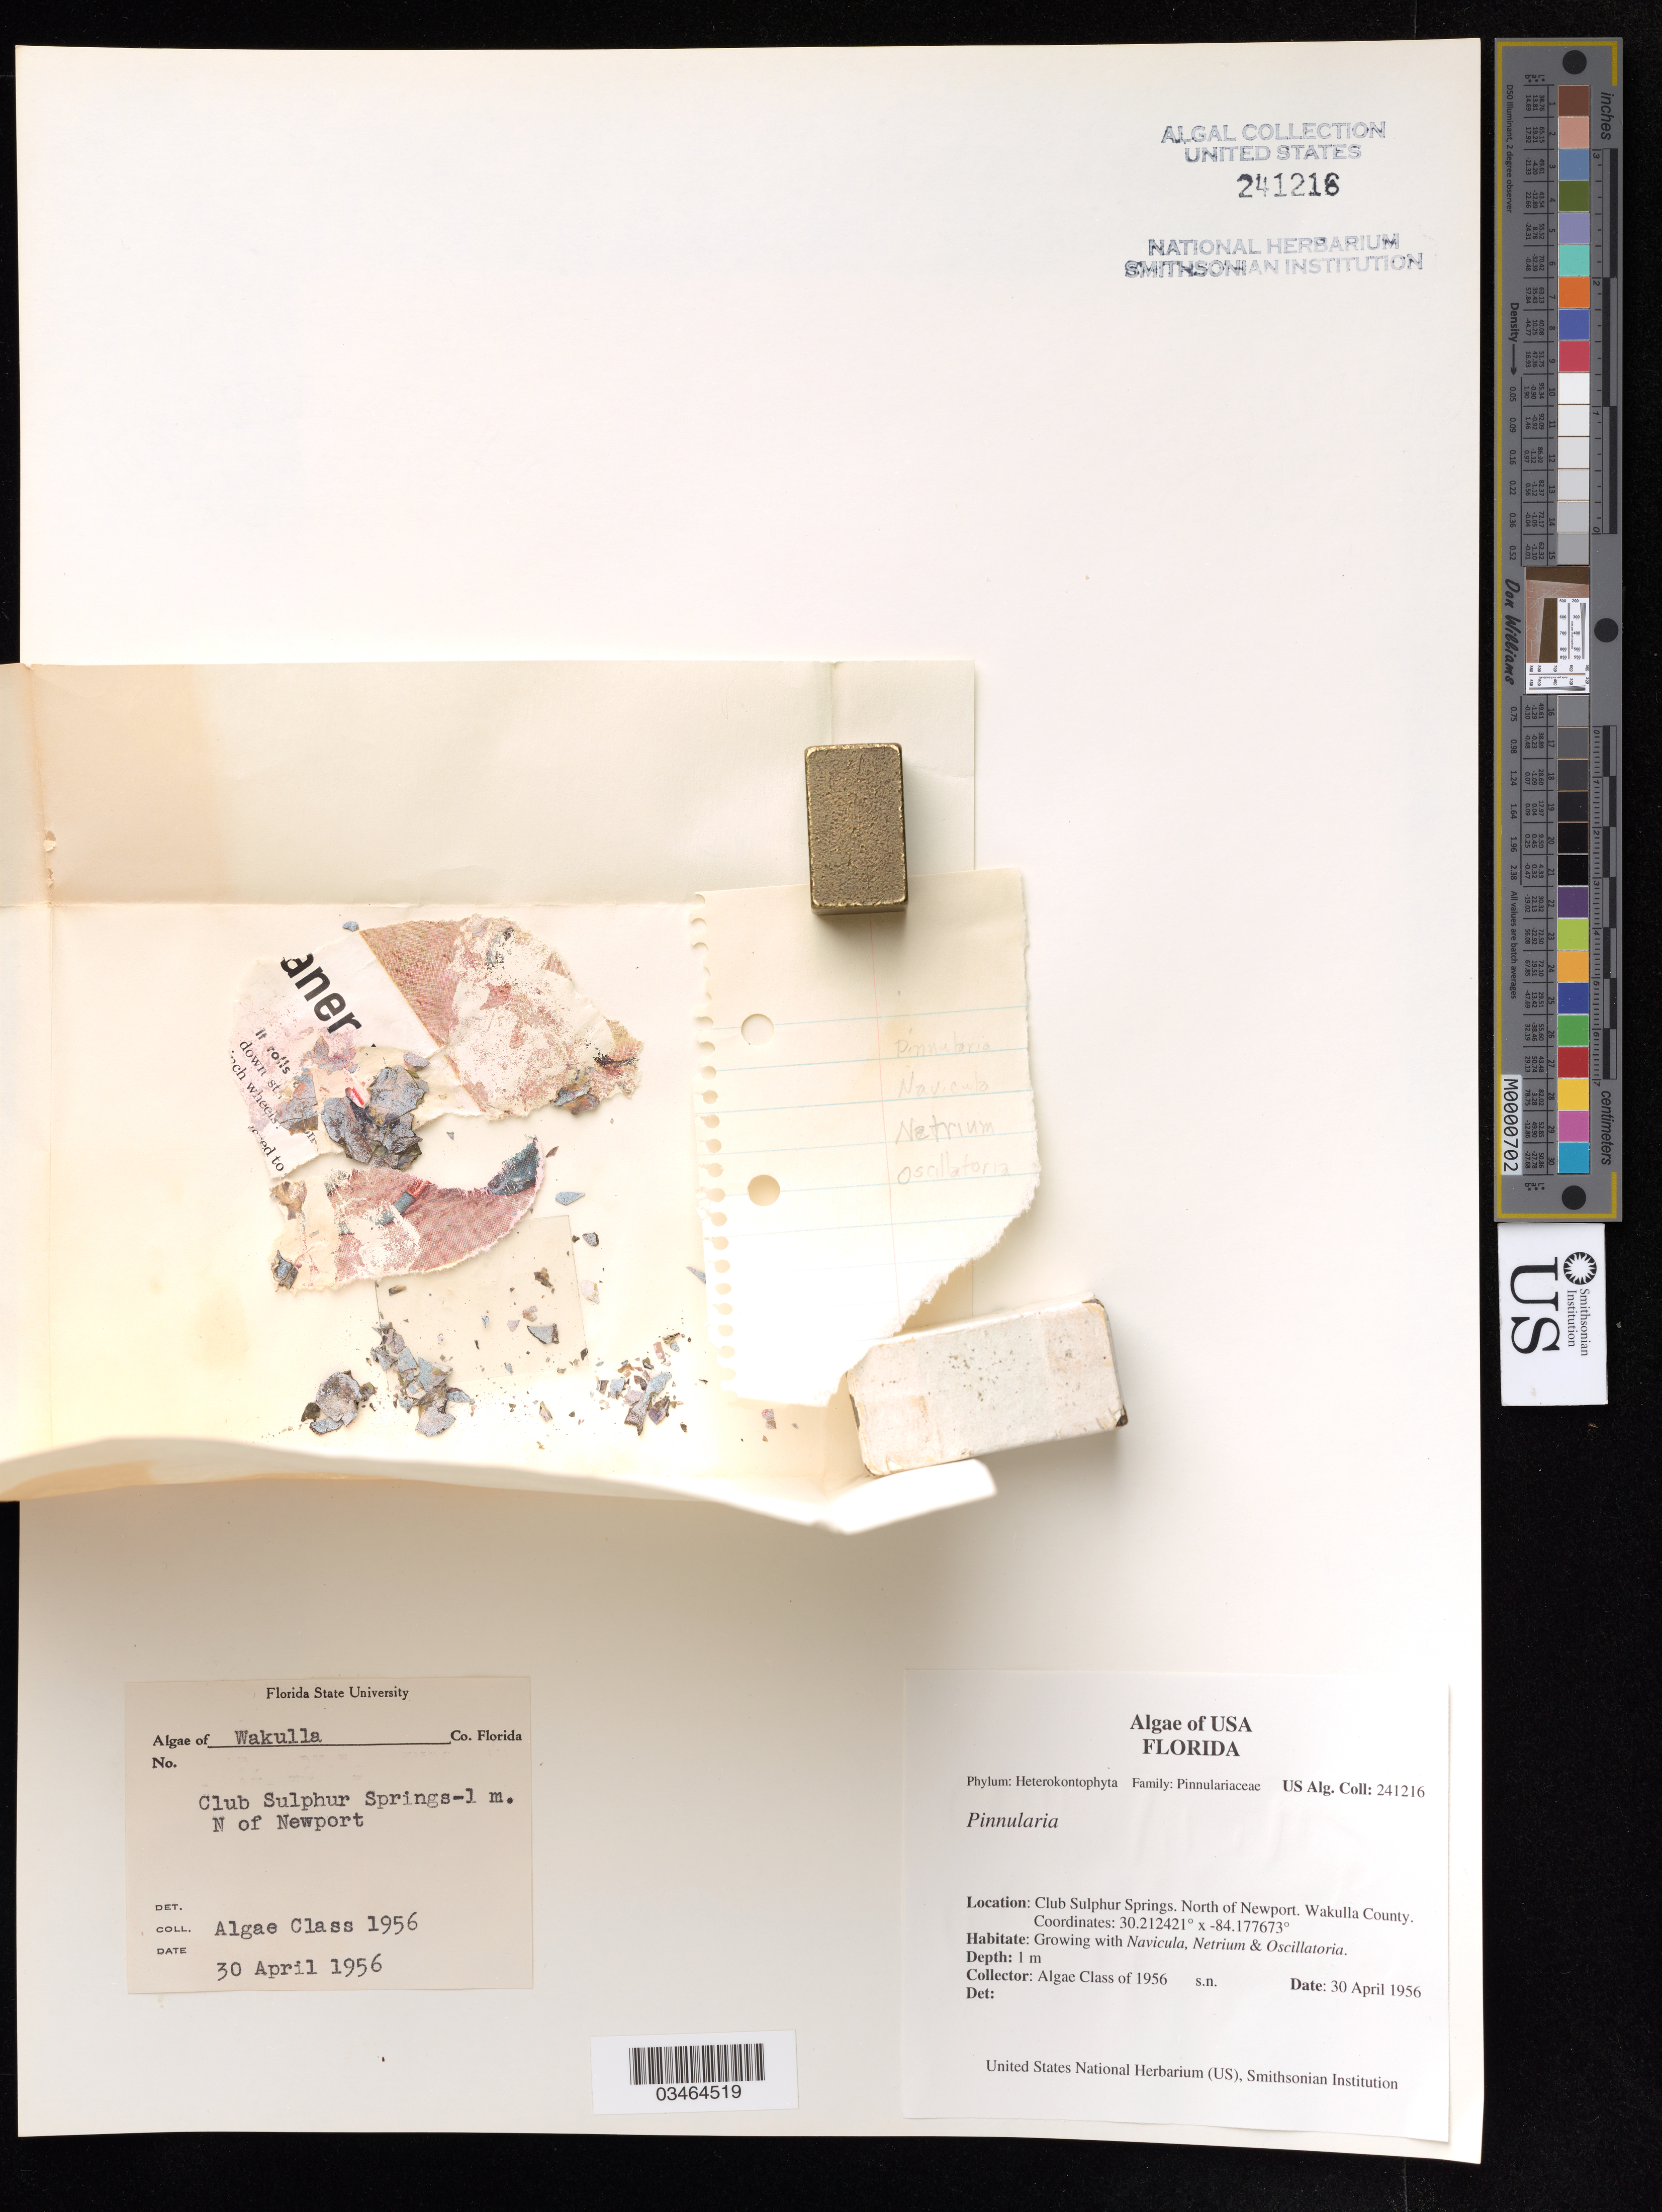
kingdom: Chromista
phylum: Ochrophyta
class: Bacillariophyceae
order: Naviculales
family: Pinnulariaceae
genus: Pinnularia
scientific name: Pinnularia sp.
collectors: Algae Class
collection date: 1956-04-30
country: United States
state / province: Florida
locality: Club Sulphur Springs, North of Newport, Wakulla County.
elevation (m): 1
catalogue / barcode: US 241216